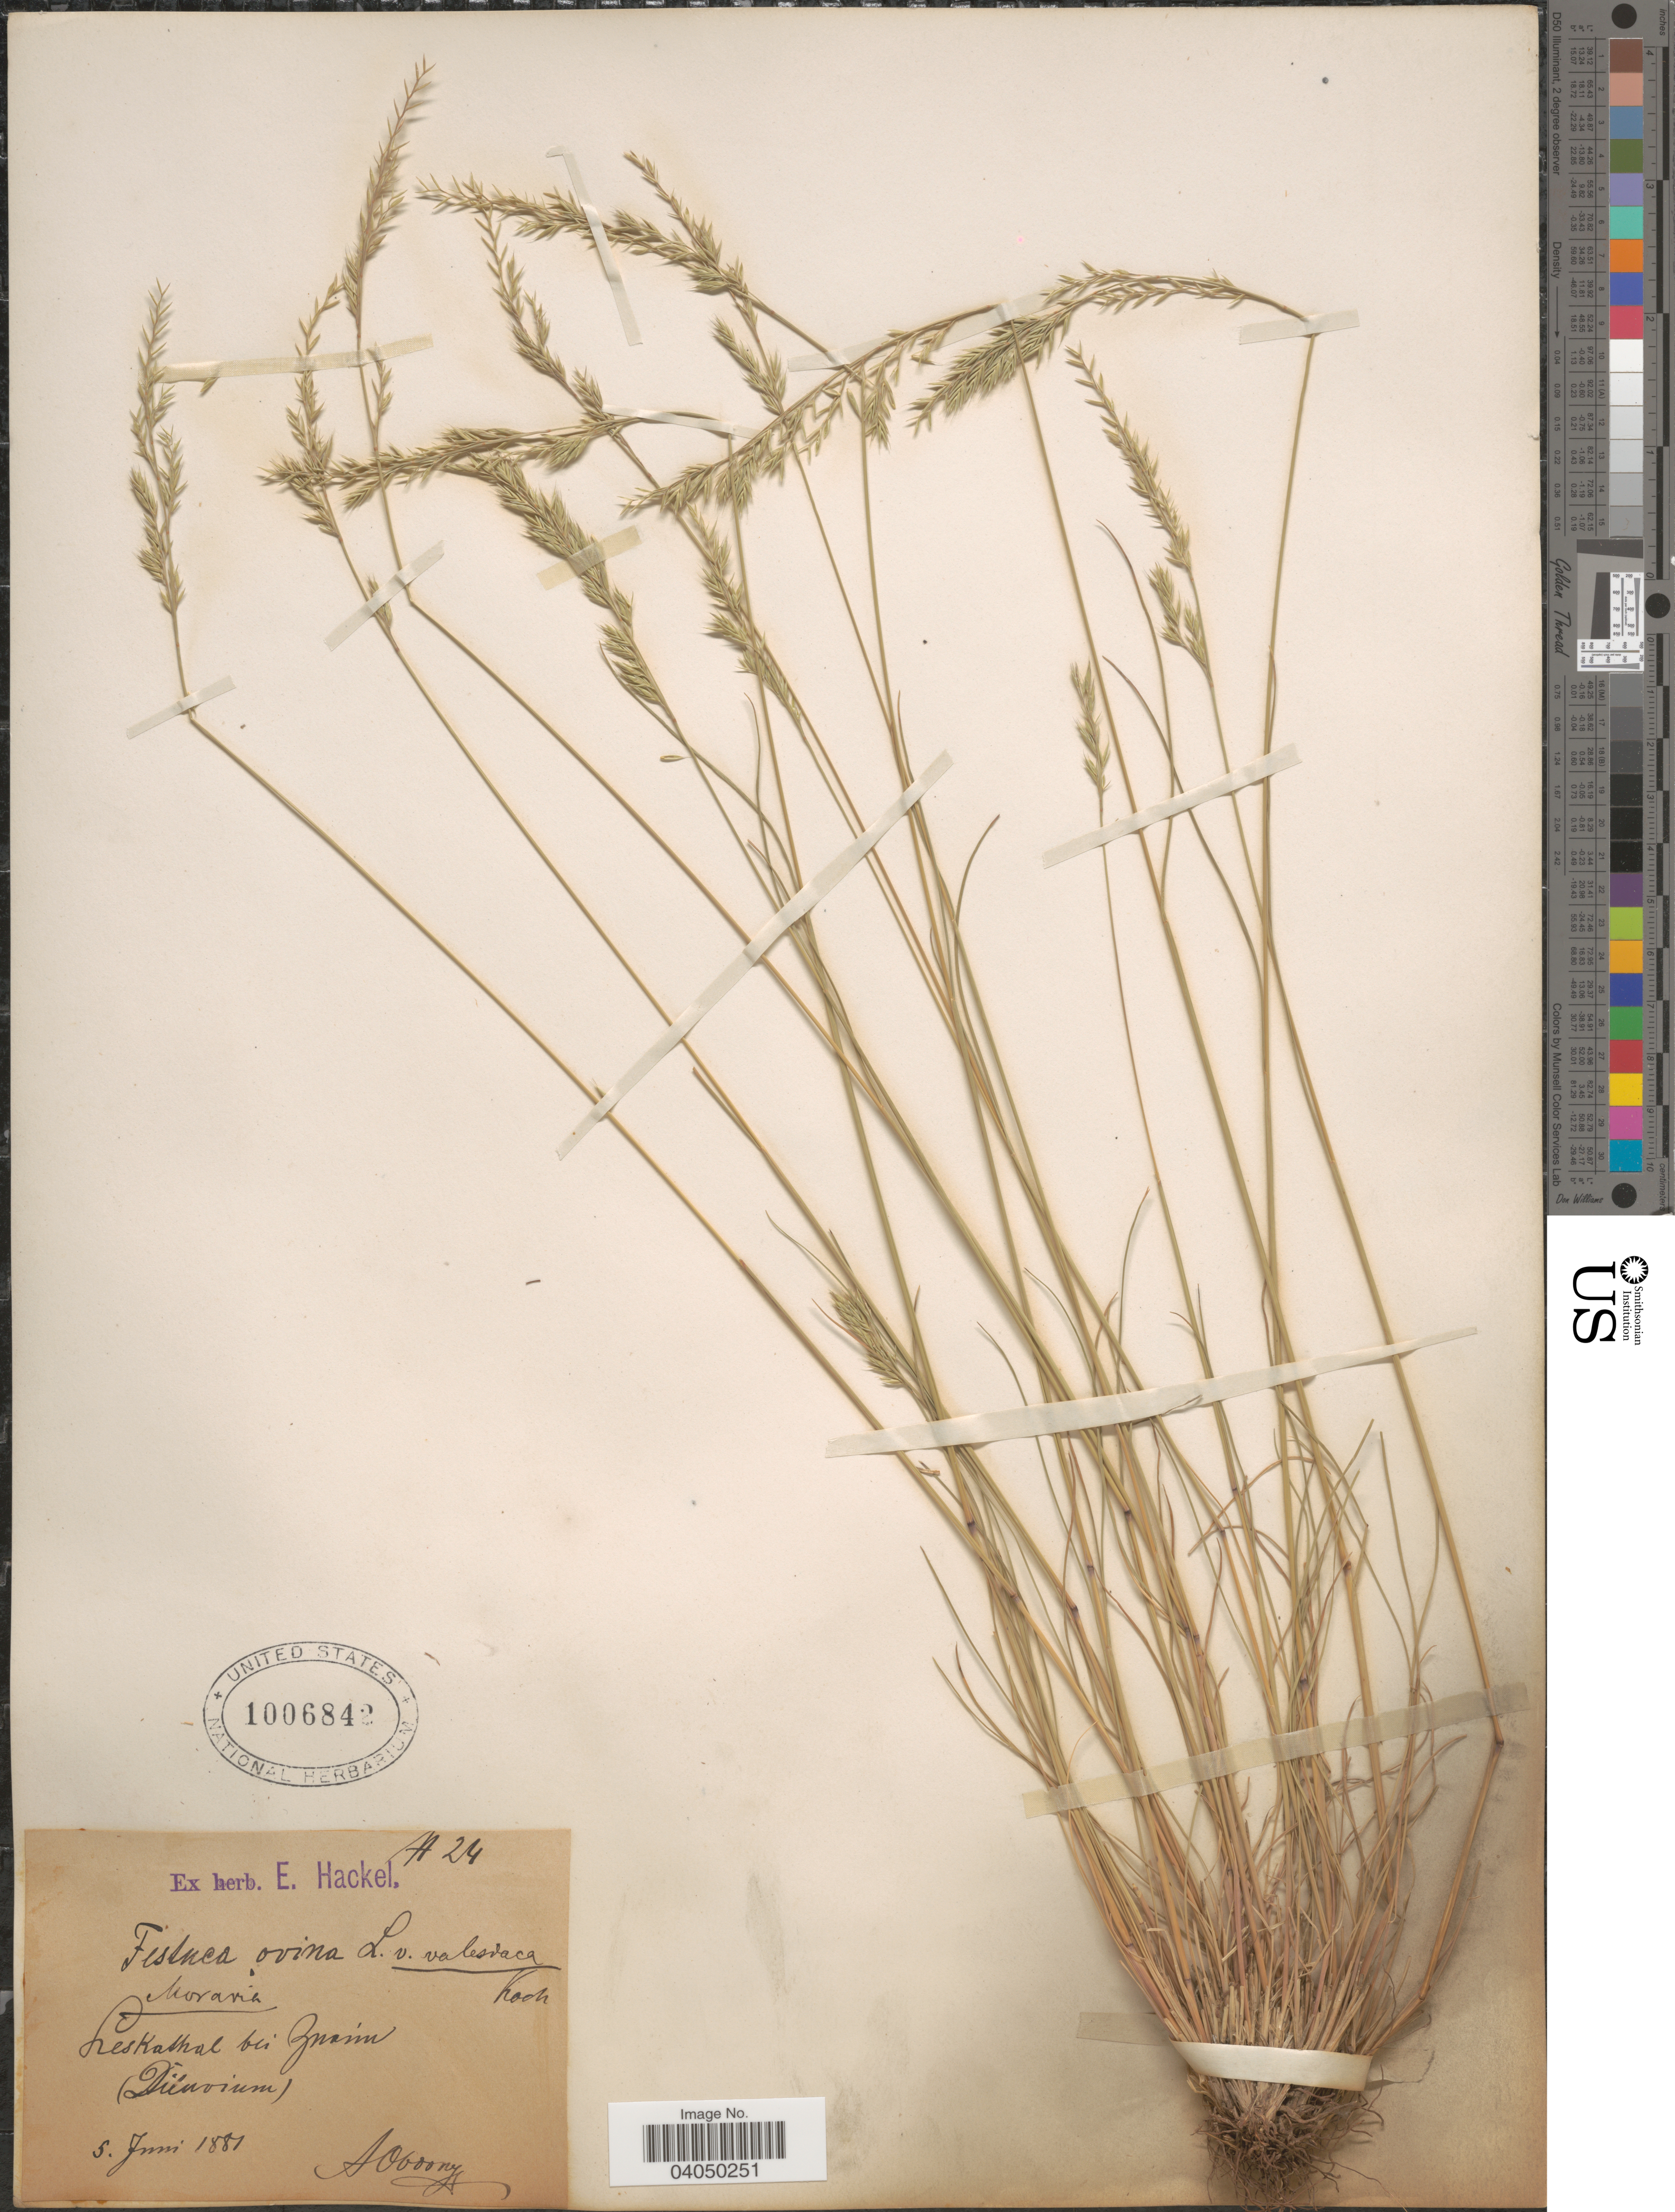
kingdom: Plantae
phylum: Tracheophyta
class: Liliopsida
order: Poales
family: Poaceae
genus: Festuca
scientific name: Festuca valesiaca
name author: Schleich. ex Gaudin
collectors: A. Oborny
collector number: A24*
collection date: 1881-06-05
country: Czechia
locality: Moravia. Leskathal bei Znaim (Dunvium [interpreted]).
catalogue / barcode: US 1006842